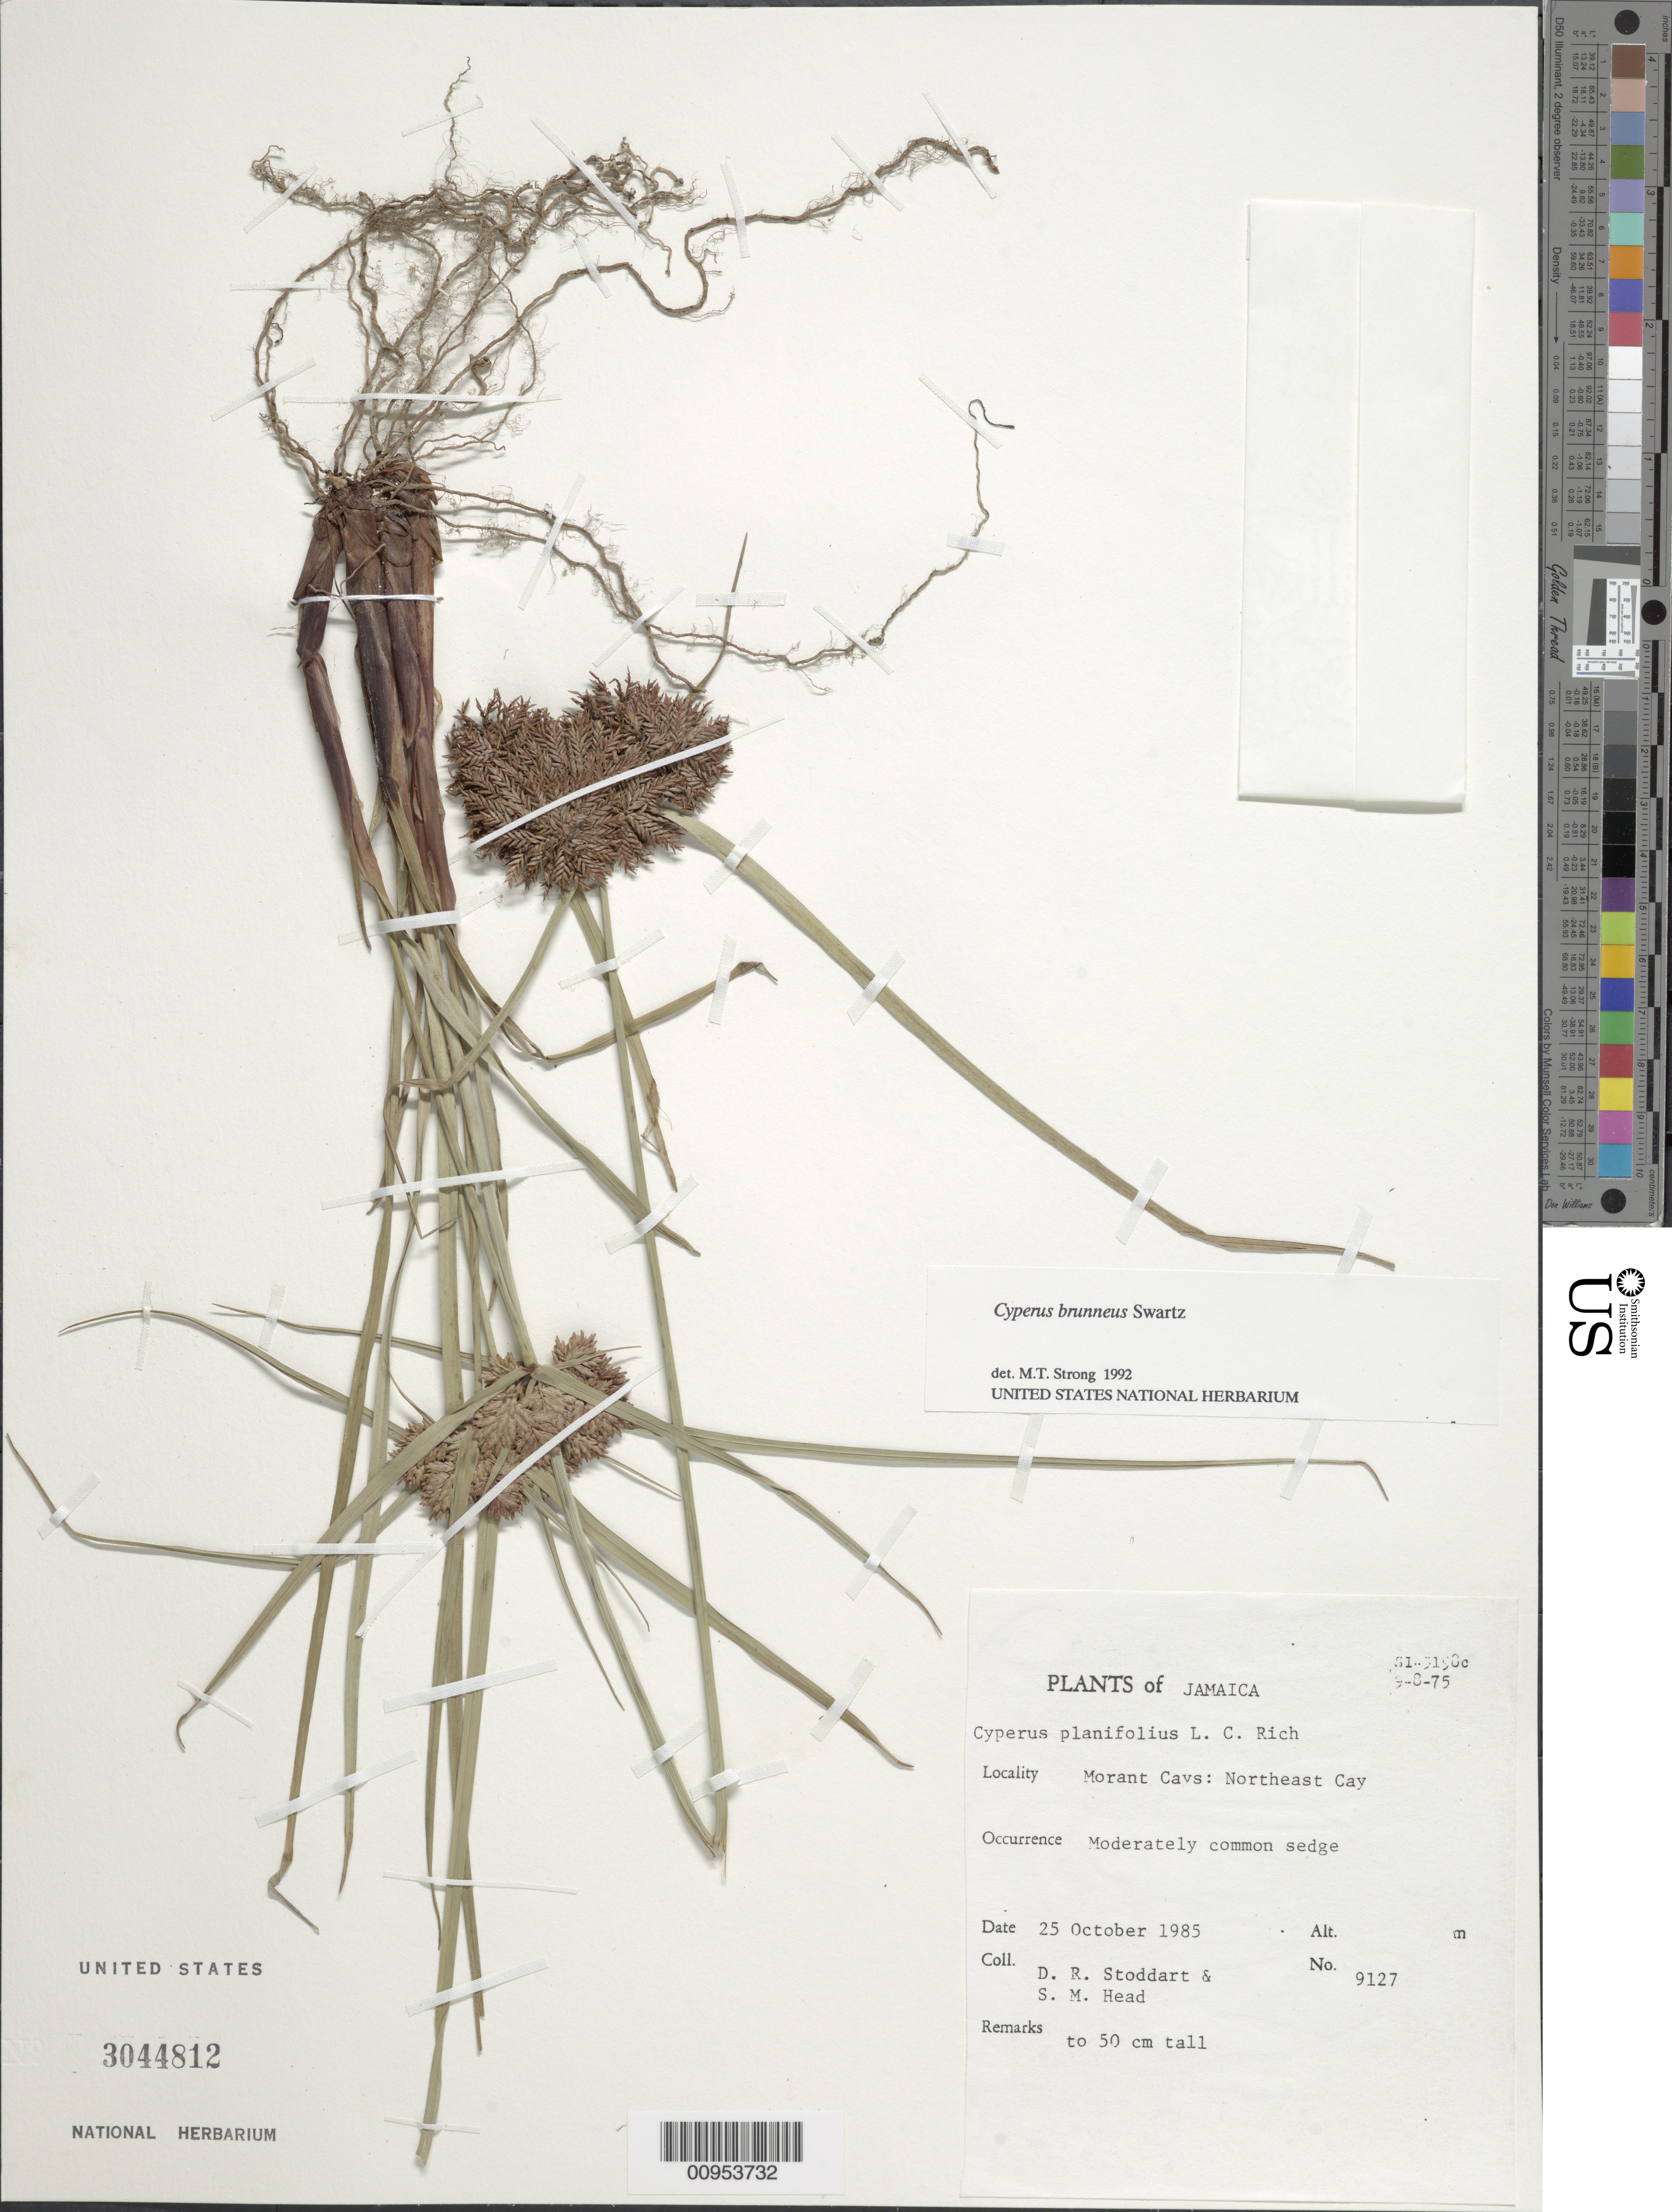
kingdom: Plantae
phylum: Tracheophyta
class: Liliopsida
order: Poales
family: Cyperaceae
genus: Cyperus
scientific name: Cyperus brunneus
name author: Sw.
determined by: Strong, M. T., (US), Smithsonian Institution - National Museum of Natural History (UNITED STATES)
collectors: D. R. Stoddart & S. Head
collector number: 9127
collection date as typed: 25 Oct 1985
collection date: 1985-10-25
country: Jamaica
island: Jamaica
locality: Morant Cays, Northeast Cay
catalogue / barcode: US 3044812